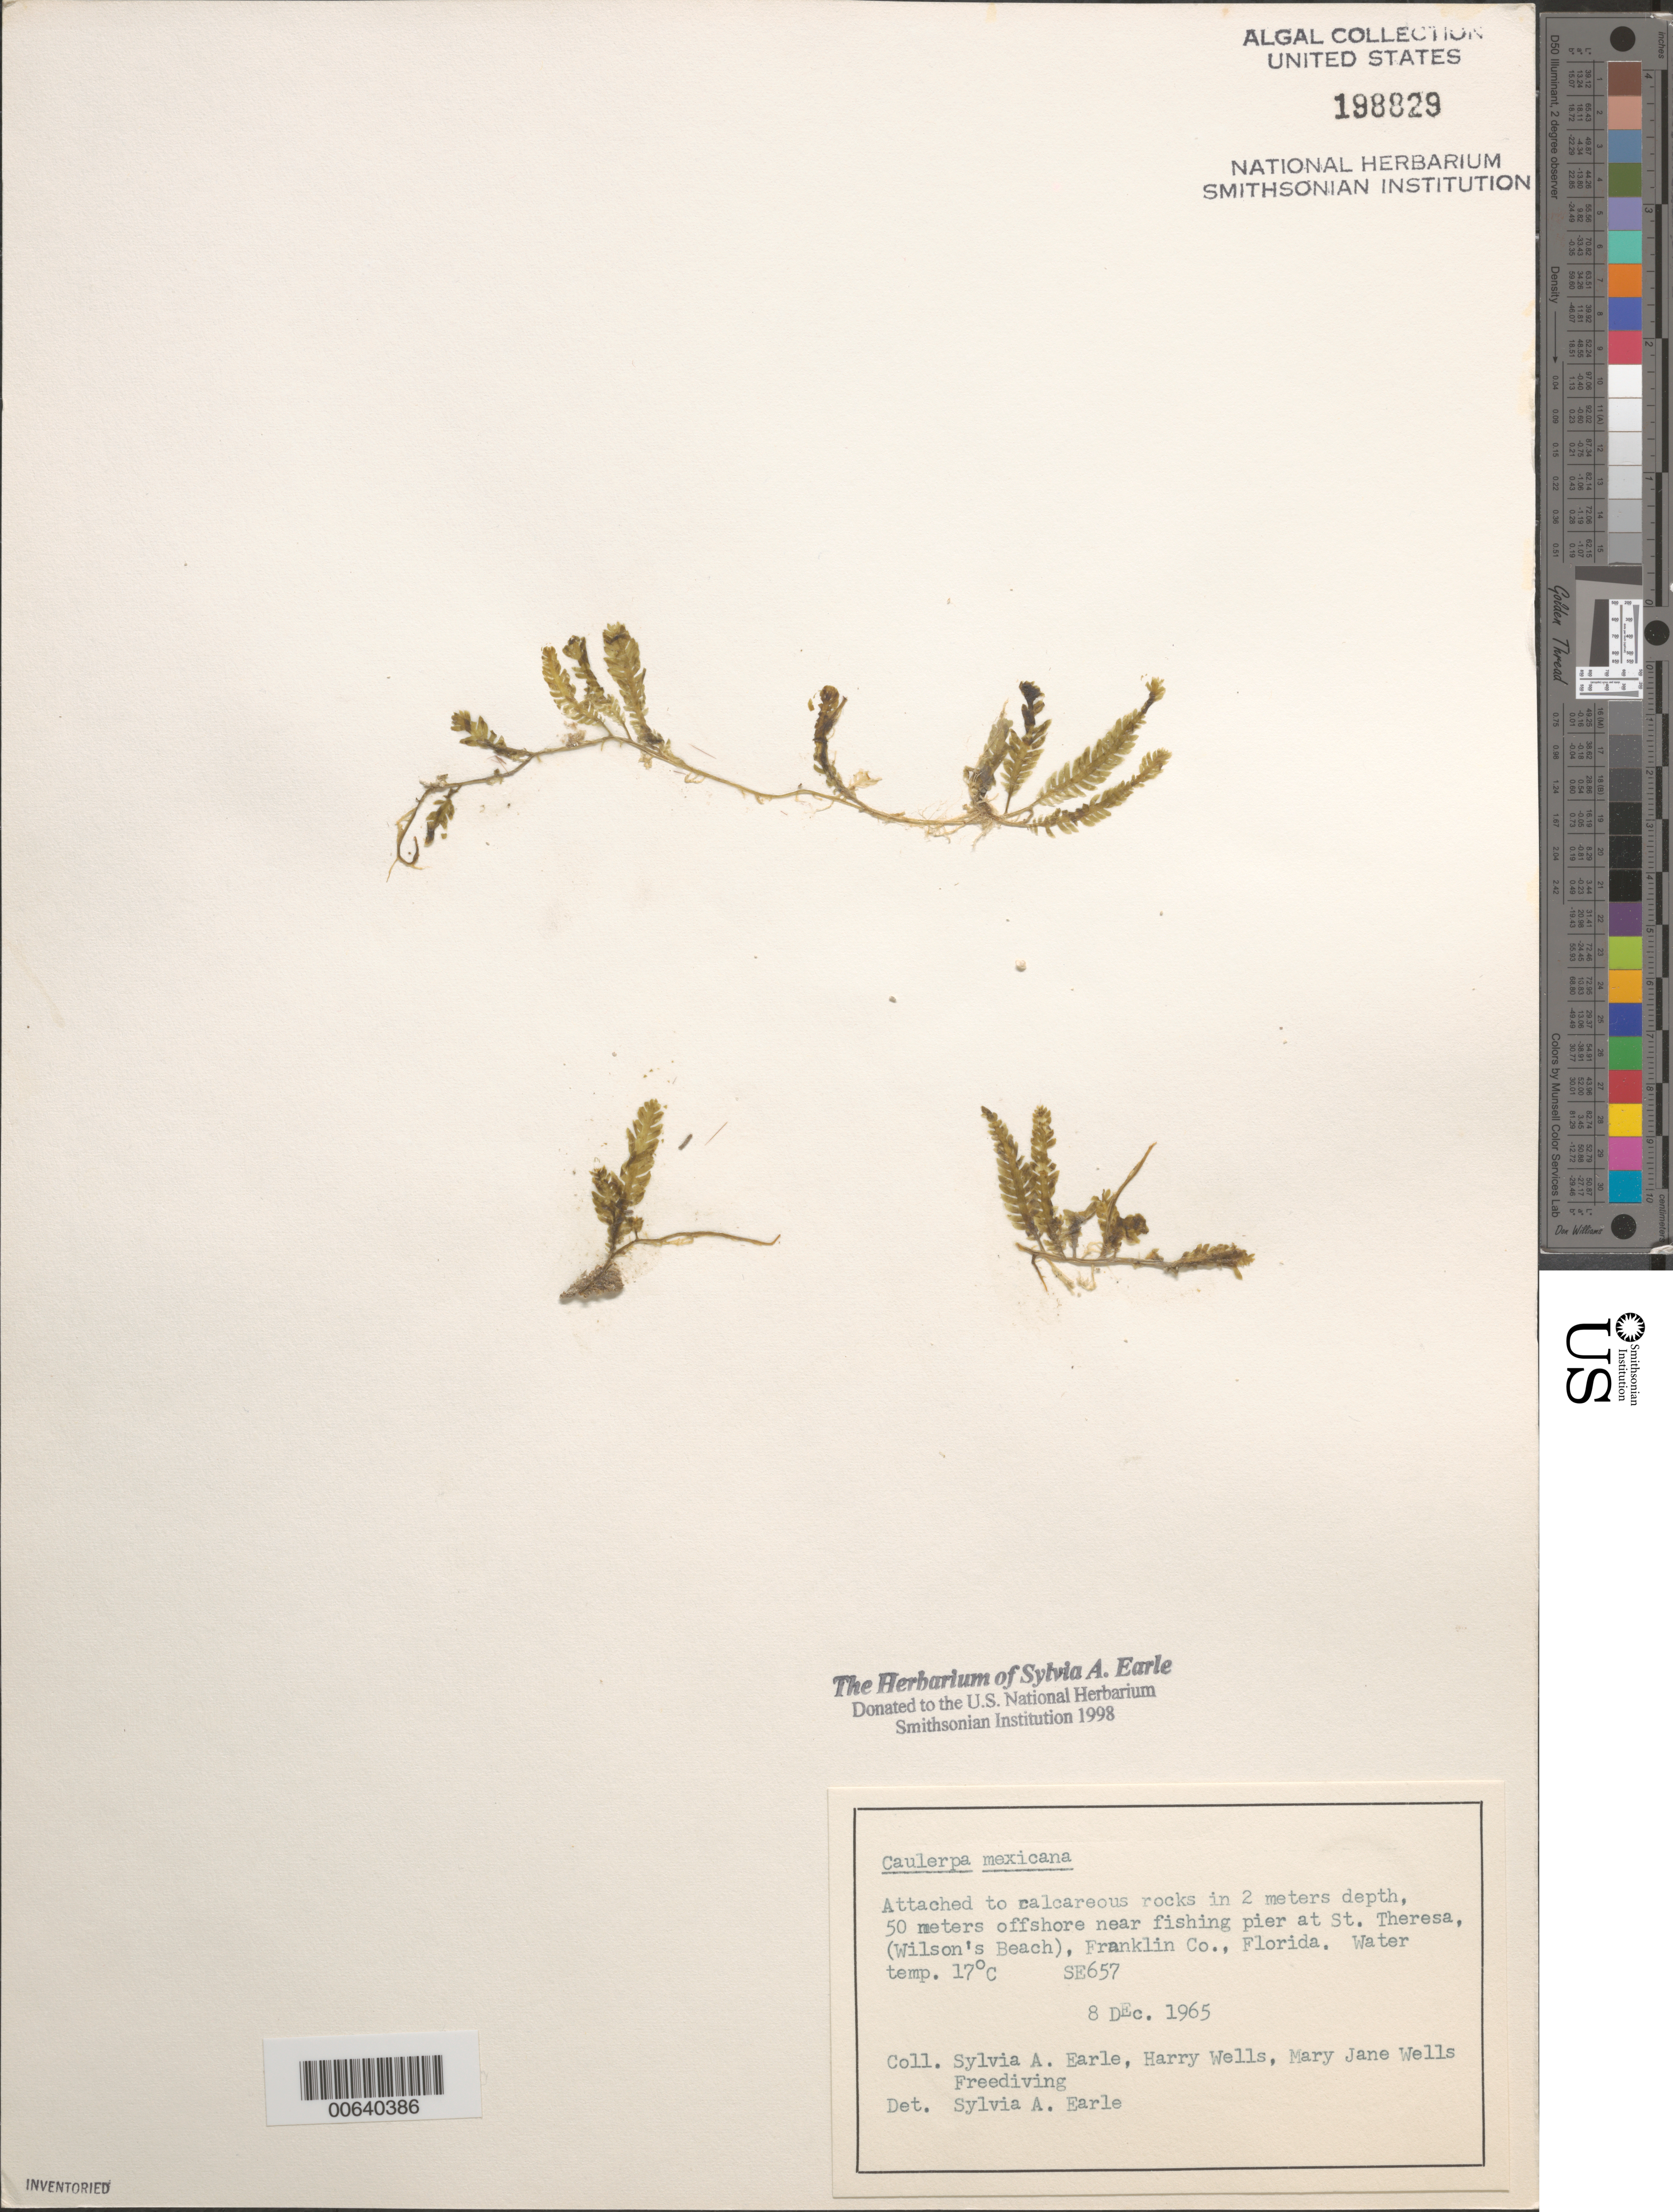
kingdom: Plantae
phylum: Chlorophyta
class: Ulvophyceae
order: Bryopsidales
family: Caulerpaceae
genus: Caulerpa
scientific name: Caulerpa mexicana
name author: Sond. ex Kütz.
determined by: Earle, S. A.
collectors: S. A. Earle, H. Wells & M. Wells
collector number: SE 657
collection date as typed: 08 Dec 1965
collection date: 1965-12-08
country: United States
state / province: Florida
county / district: Franklin County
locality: St. Teresa [St. Theresa], Wilson's Beach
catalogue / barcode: US 198829